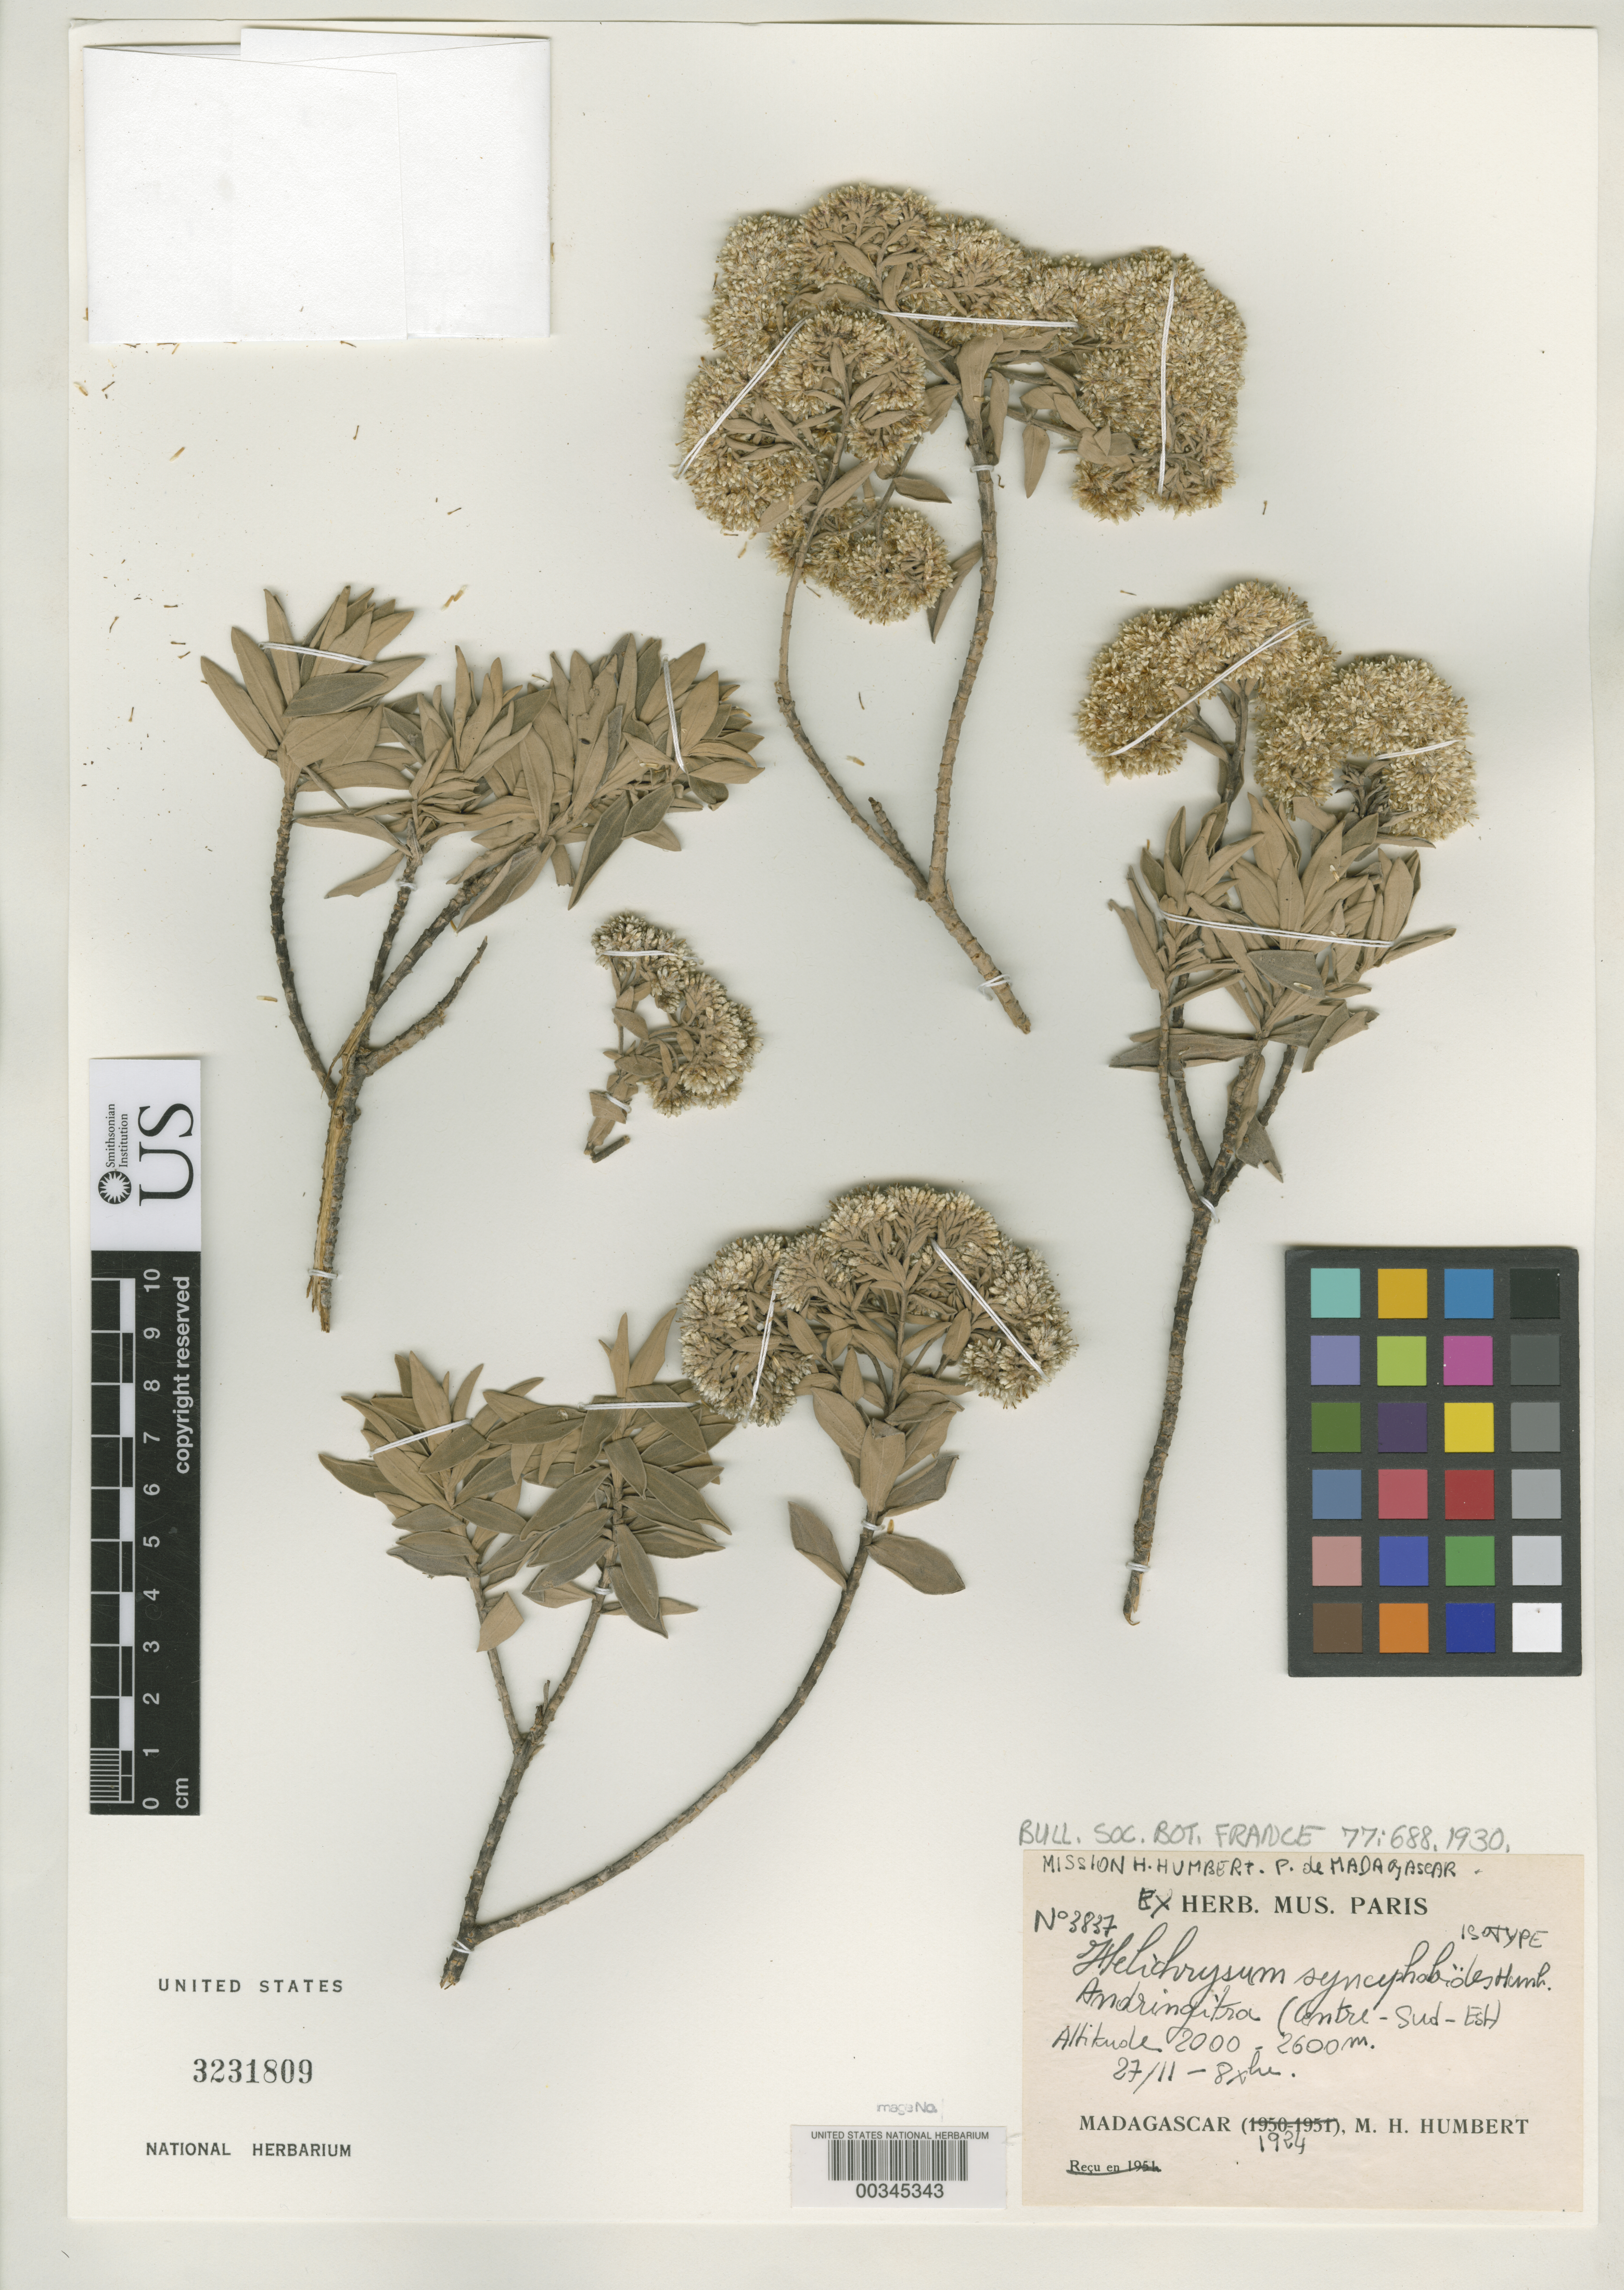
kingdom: Plantae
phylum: Tracheophyta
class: Magnoliopsida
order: Asterales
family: Asteraceae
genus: Helichrysum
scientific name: Helichrysum syncephaloides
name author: Humbert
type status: Isotype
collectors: H. Humbert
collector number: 3837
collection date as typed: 27 Nov 1924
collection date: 1924-11-27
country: Madagascar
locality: Massif de l'Andringitra, centre SE.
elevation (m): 2000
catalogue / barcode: US 3231809